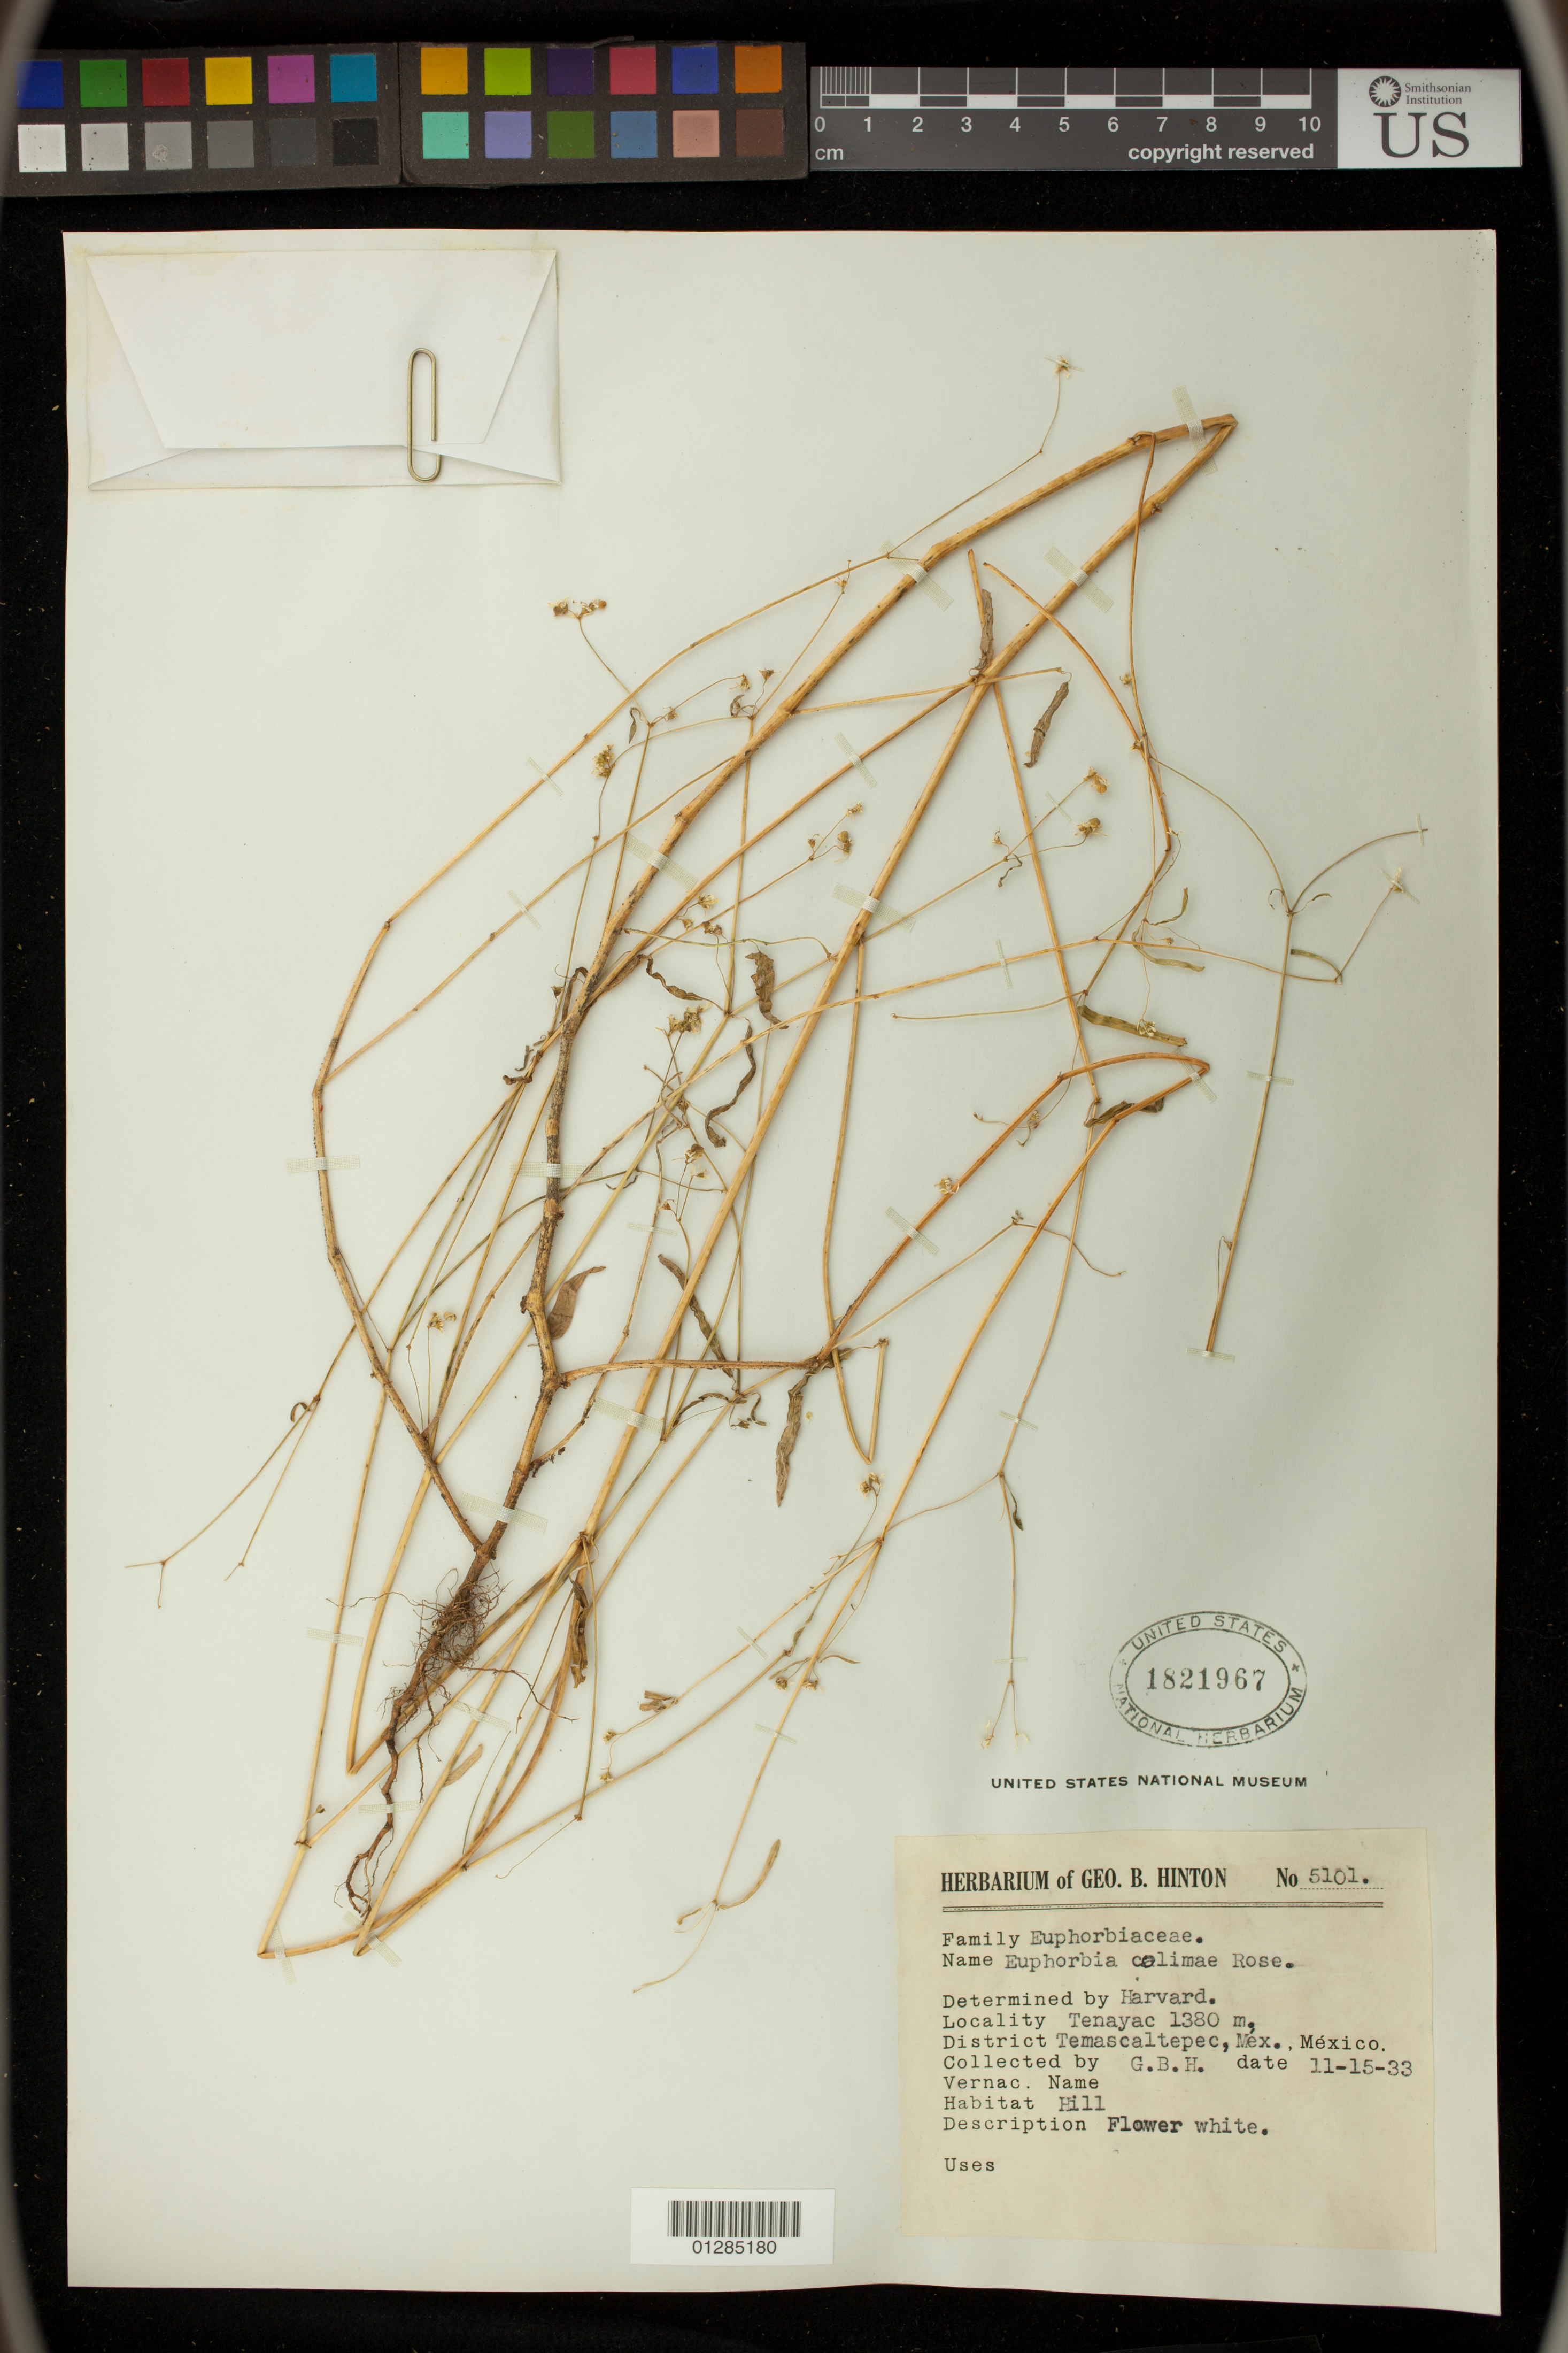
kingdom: Plantae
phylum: Tracheophyta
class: Magnoliopsida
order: Malpighiales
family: Euphorbiaceae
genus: Euphorbia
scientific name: Euphorbia graminea var. graminea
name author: Jacq.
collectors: G. B. Hinton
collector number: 5101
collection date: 1933-11-15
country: Mexico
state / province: México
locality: Tenayac, Temascaltepec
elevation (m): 1380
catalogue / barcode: US 1821967